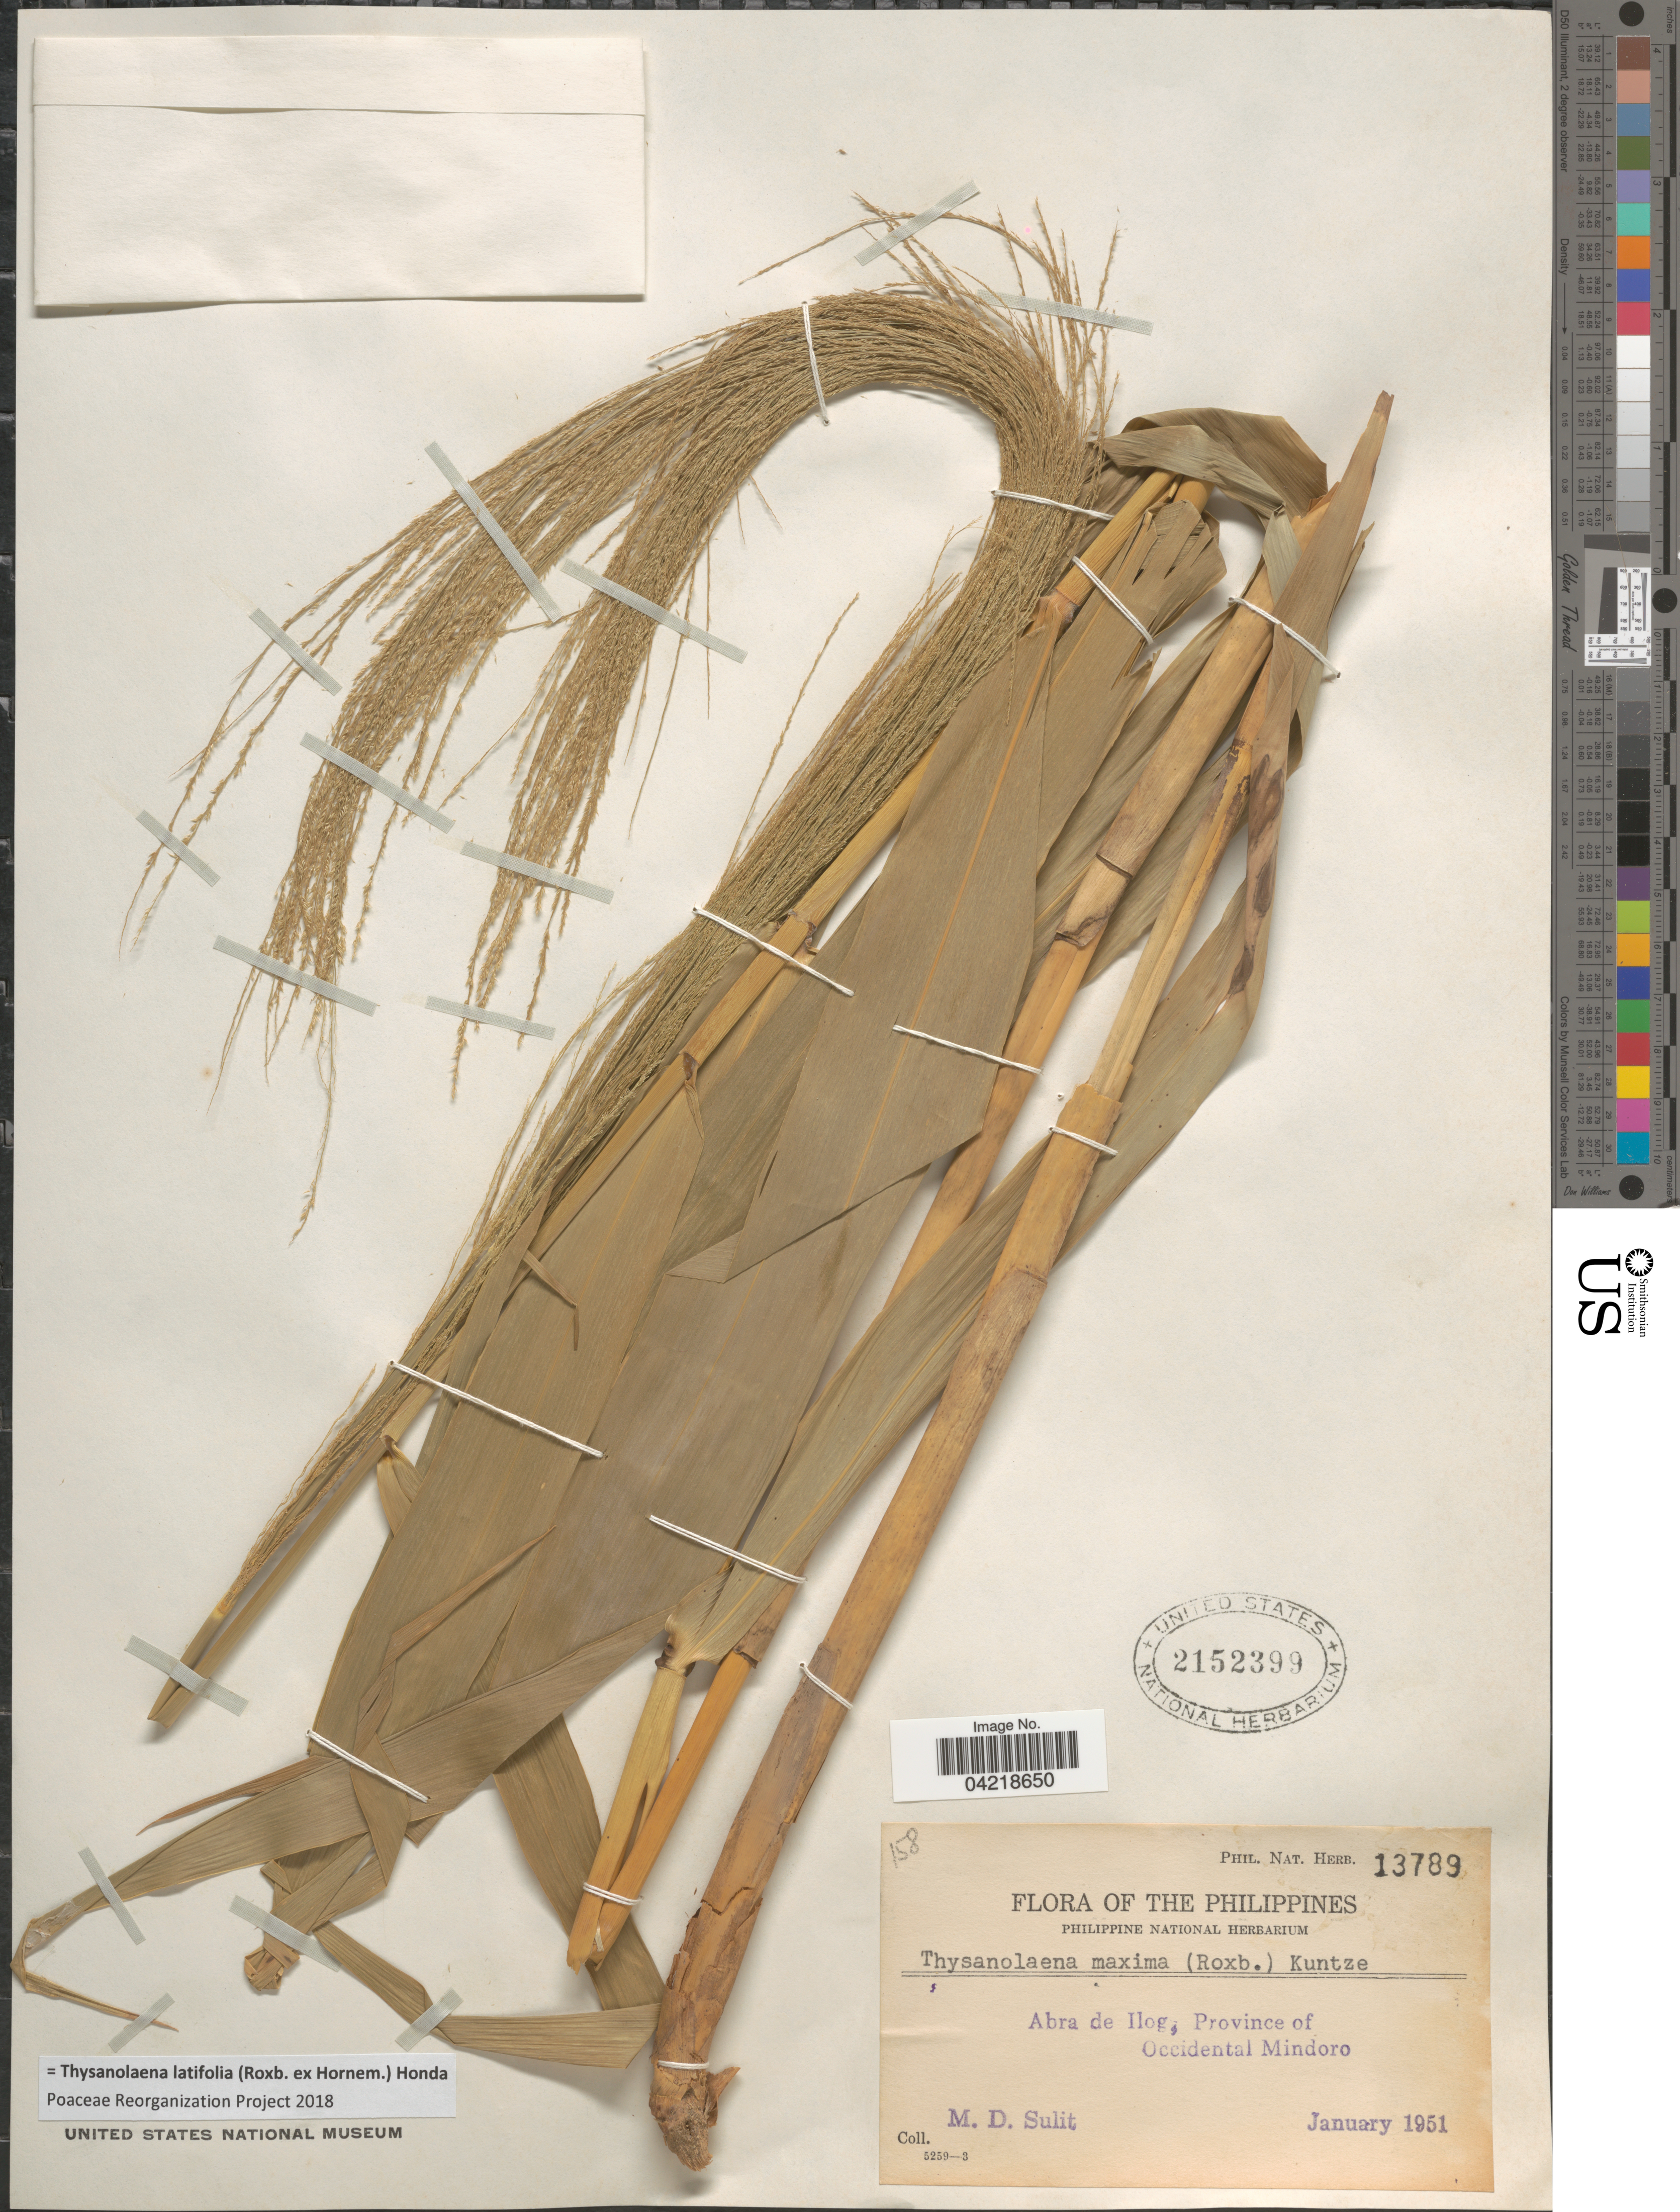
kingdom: Plantae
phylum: Tracheophyta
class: Liliopsida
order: Poales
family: Poaceae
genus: Thysanolaena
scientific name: Thysanolaena latifolia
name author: (Roxb. ex Hornem.) Honda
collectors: M. Sulit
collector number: Phil. Nat. Herb. 13789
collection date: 1951-01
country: Philippines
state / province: Mimaropa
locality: Abra de Ilog. Province of Occidental Mindoro.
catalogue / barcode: US 2152399